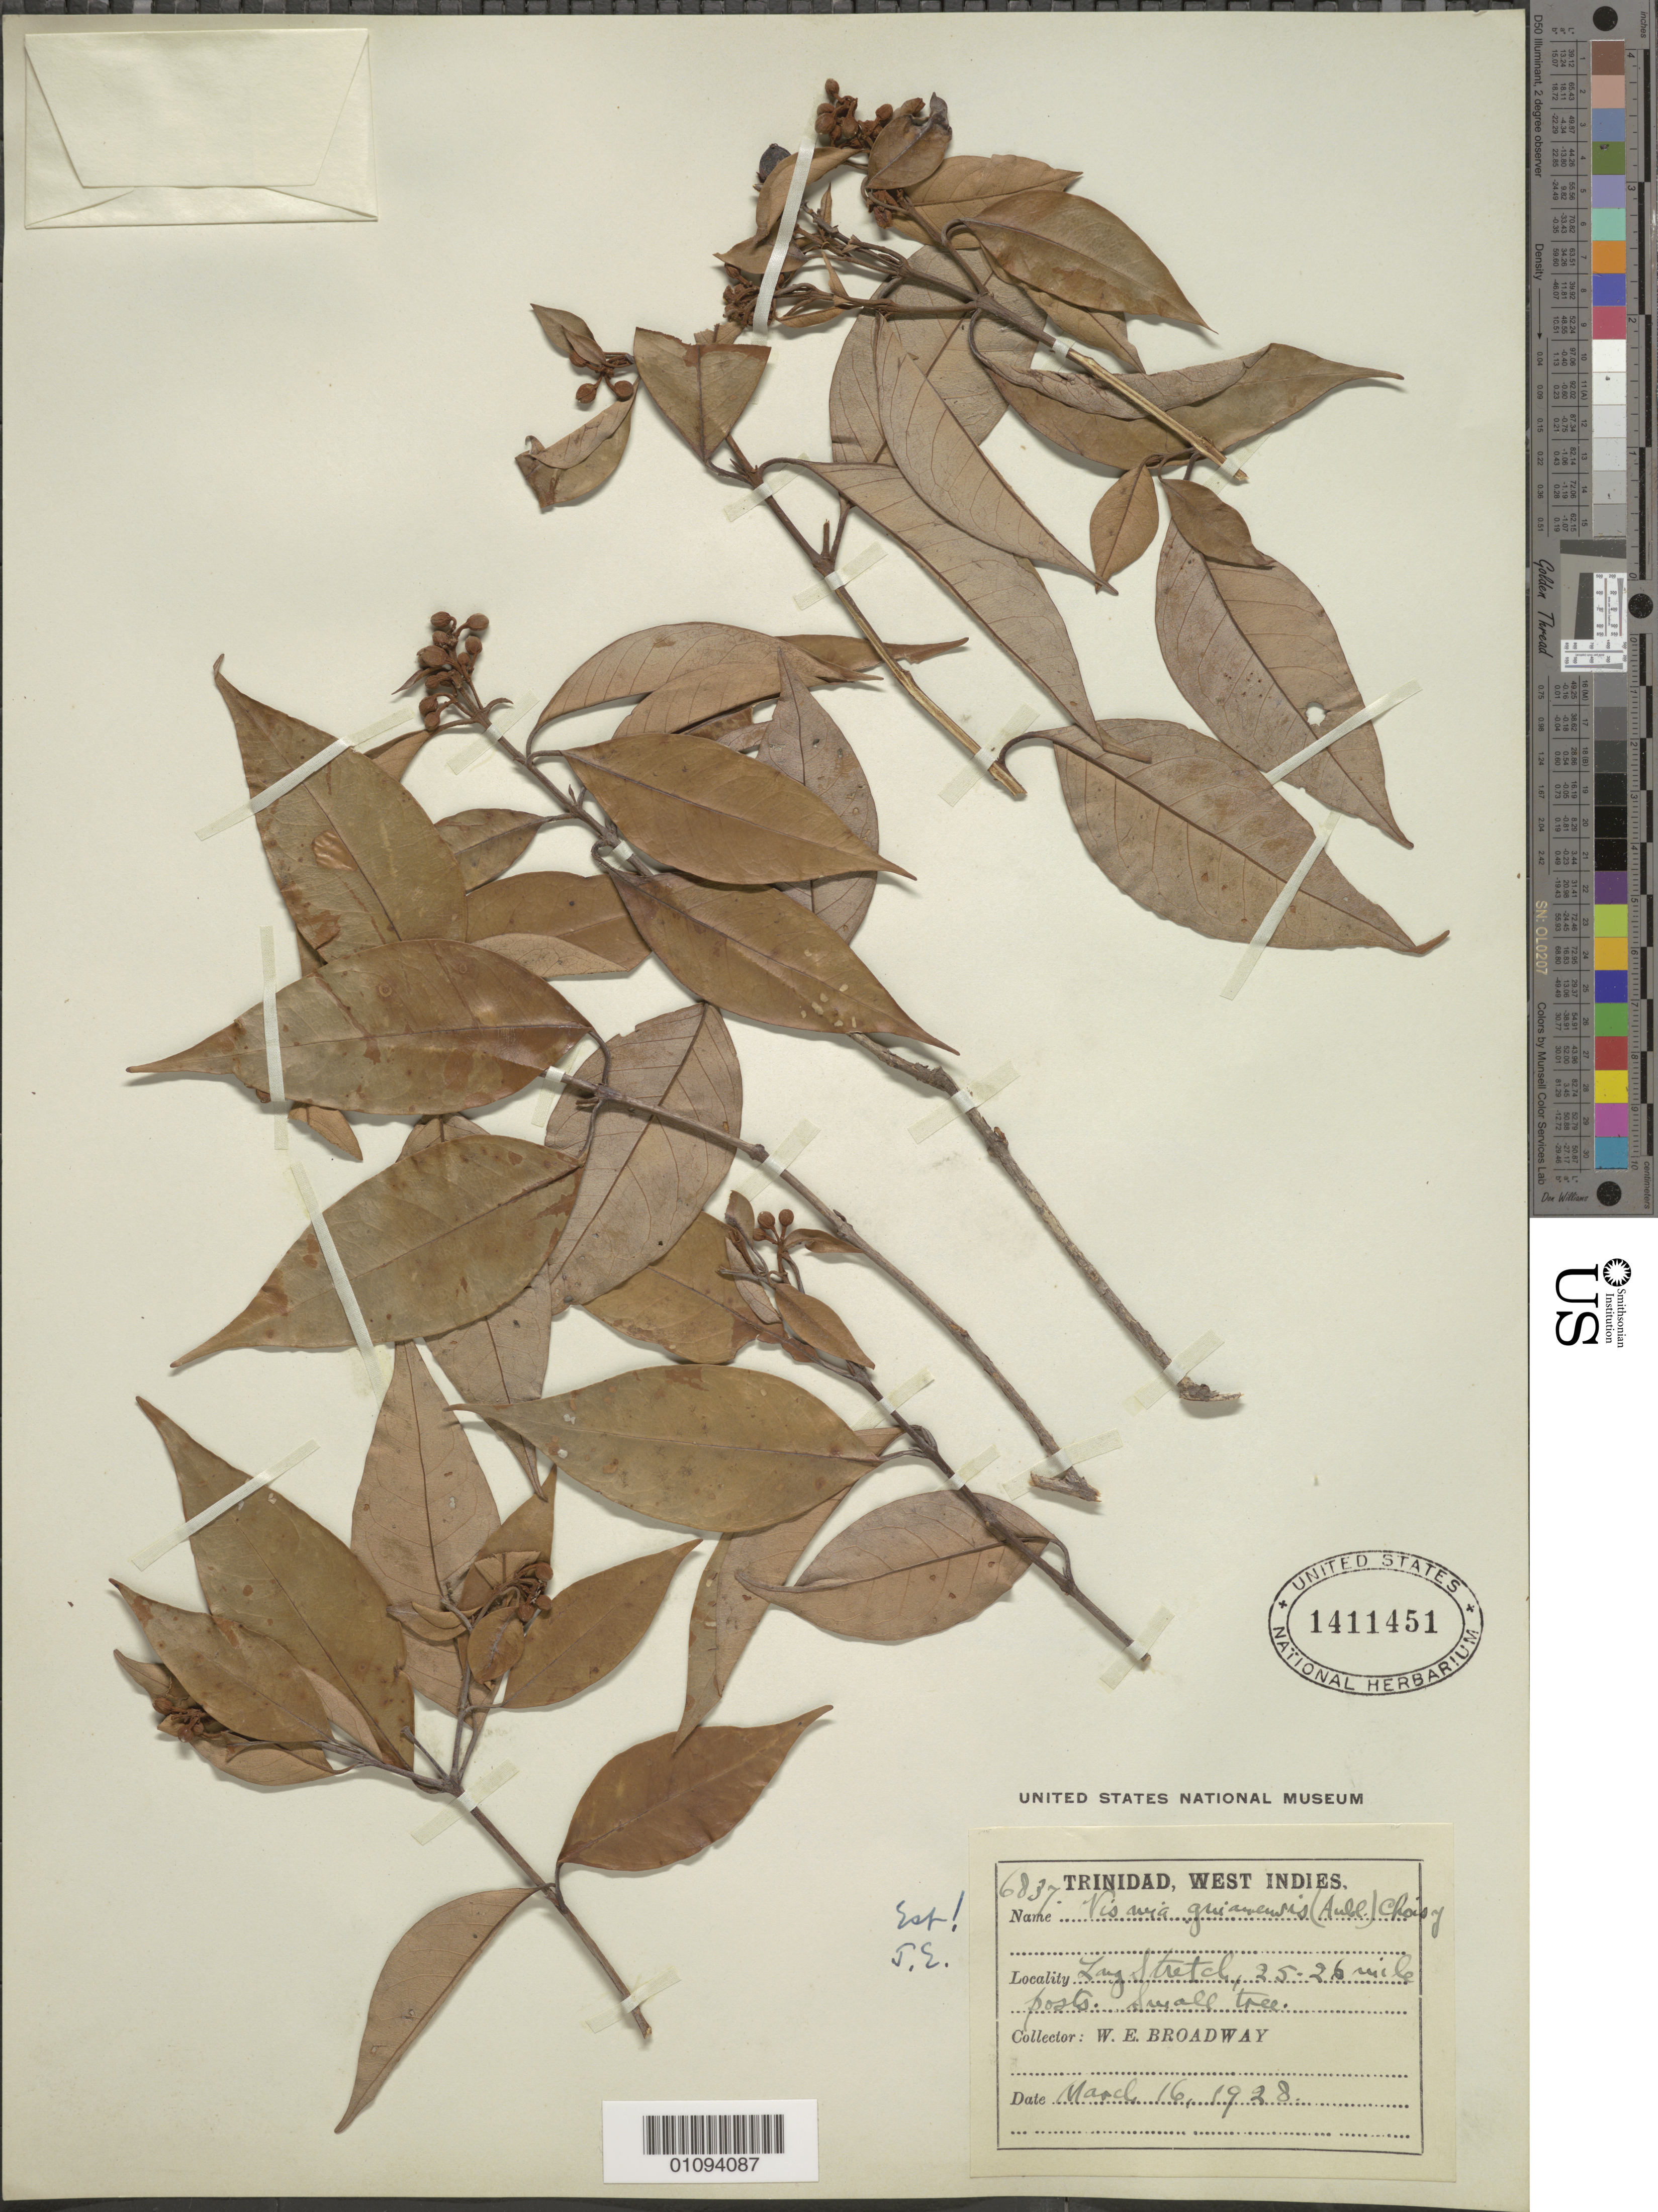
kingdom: Plantae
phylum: Tracheophyta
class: Magnoliopsida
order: Malpighiales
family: Hypericaceae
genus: Vismia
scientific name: Vismia guianensis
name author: (Aubl.) Pers.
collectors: W. E. Broadway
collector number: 6837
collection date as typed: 16 Mar 1928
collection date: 1928-03-16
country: Trinidad and Tobago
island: Trinidad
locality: Laug Stretch, 25-26 mile posts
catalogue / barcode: US 1411451